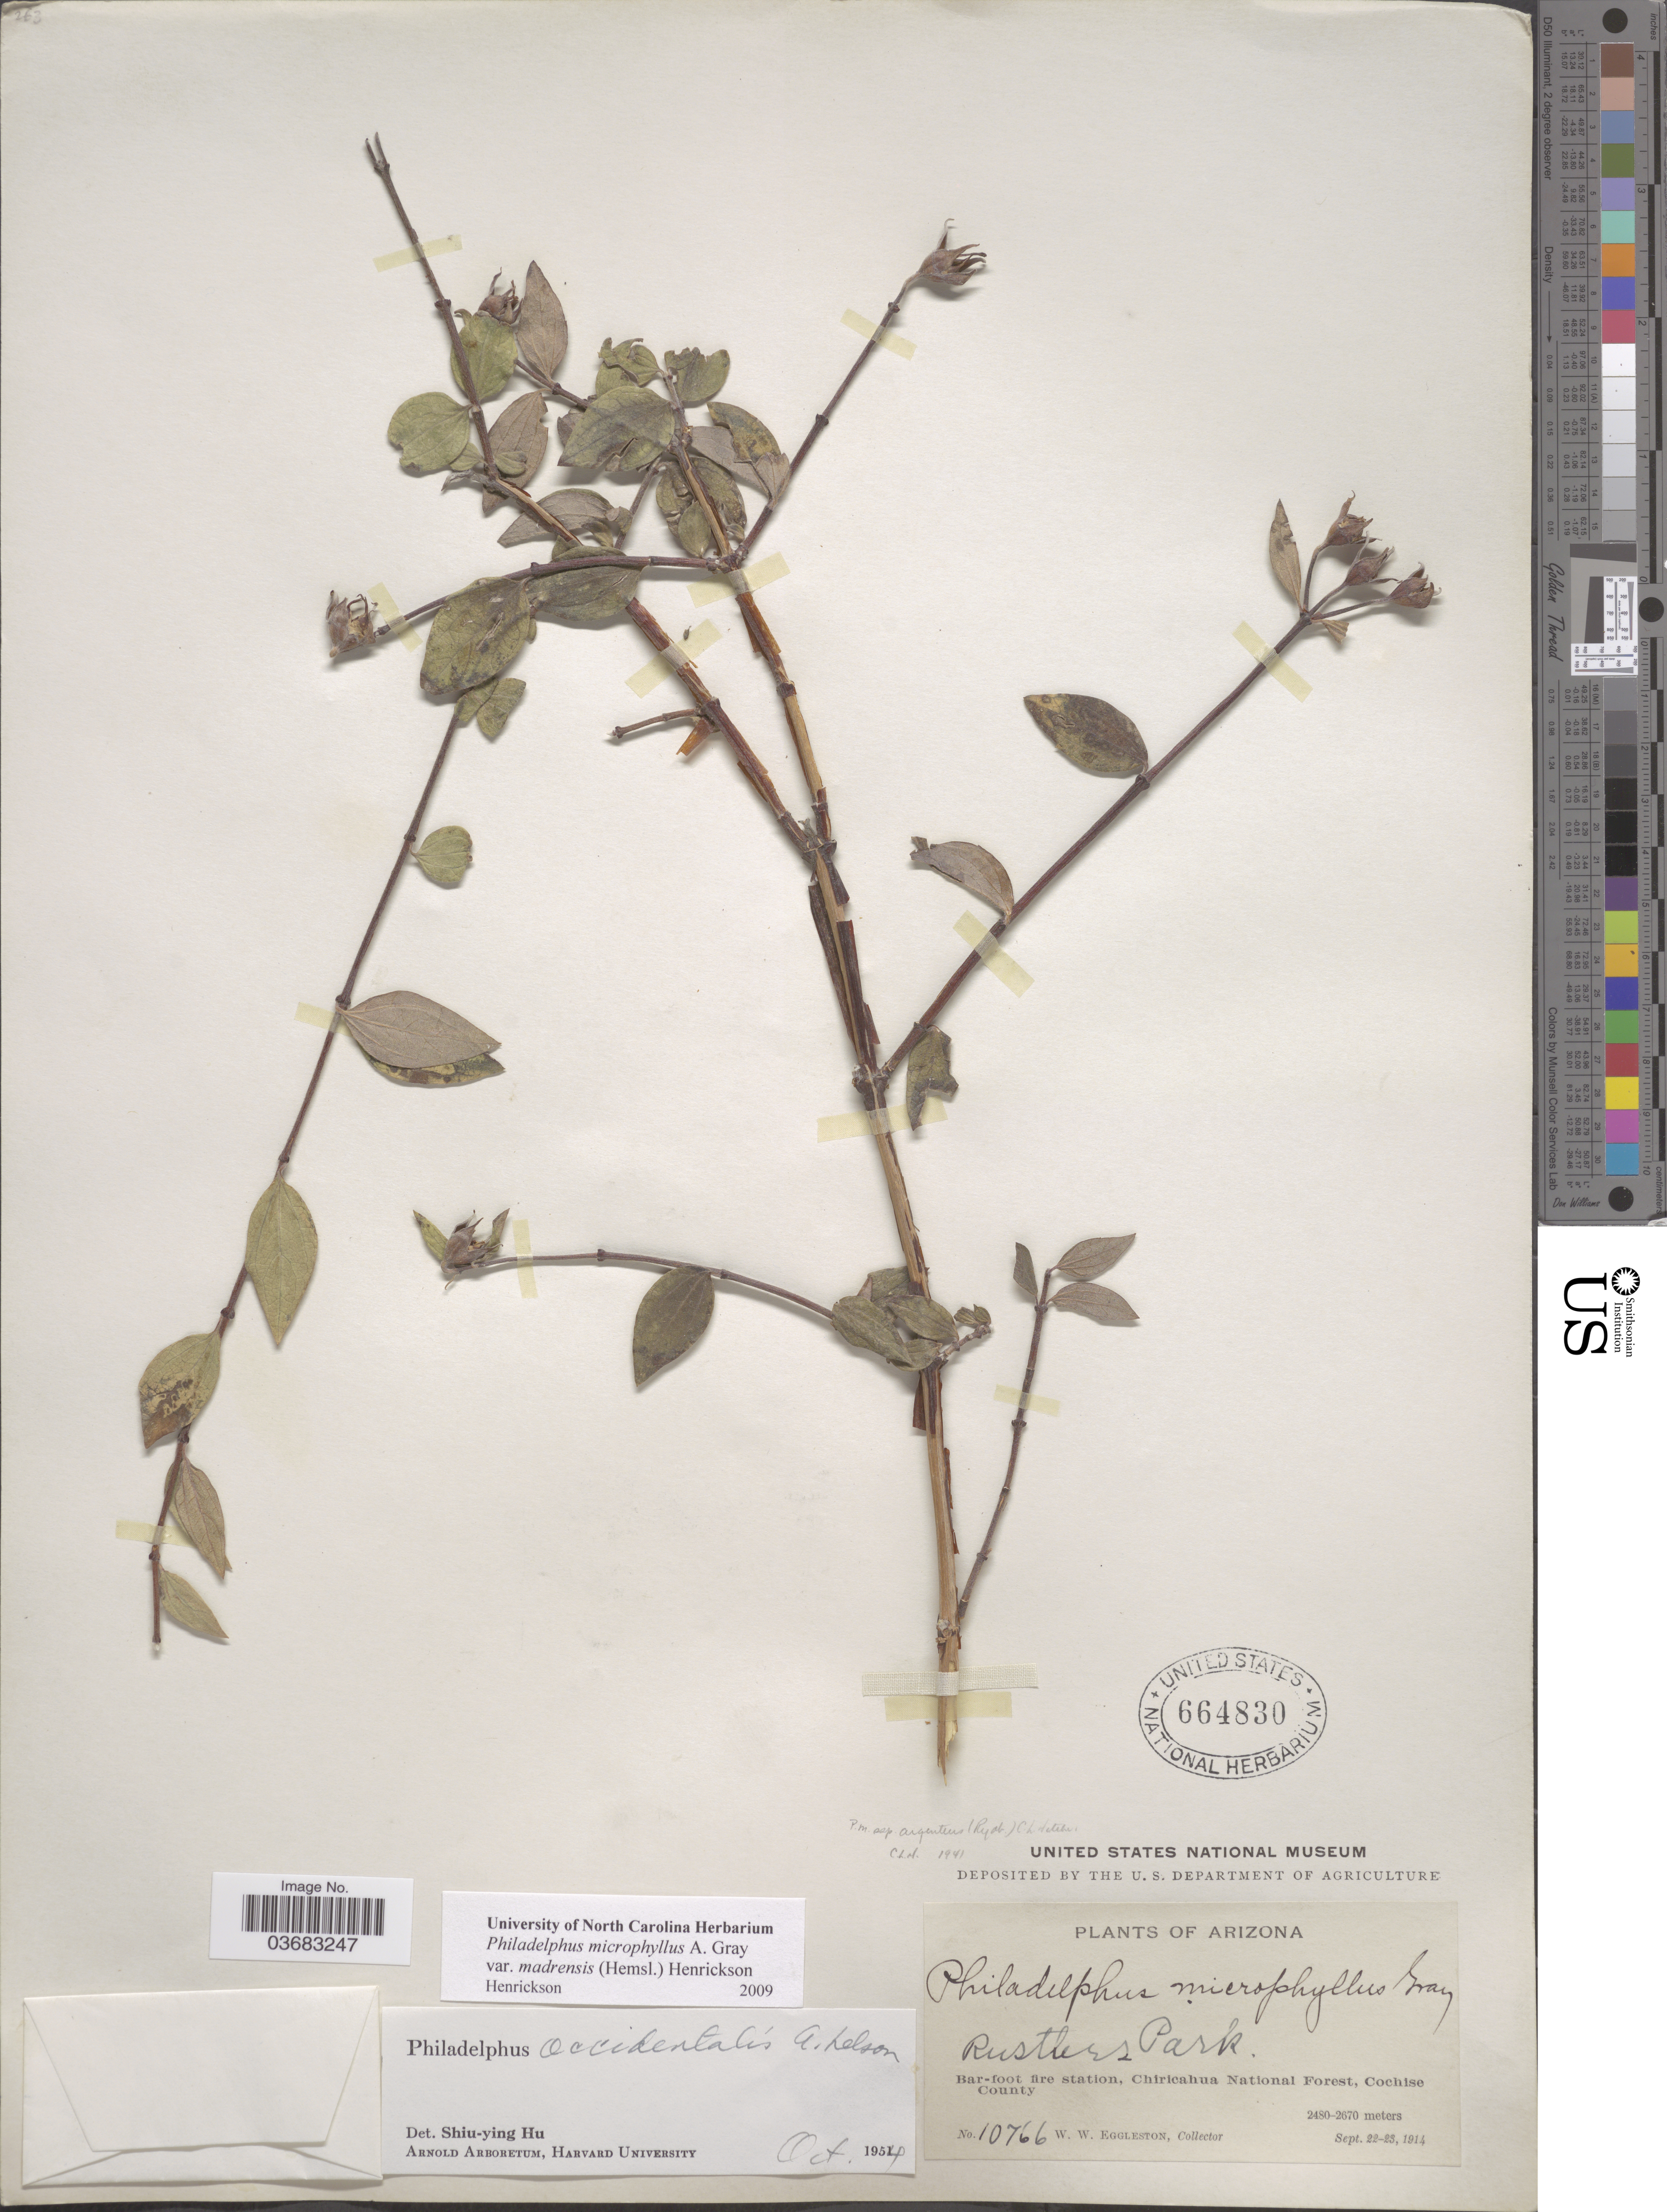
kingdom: Plantae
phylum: Tracheophyta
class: Magnoliopsida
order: Cornales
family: Hydrangeaceae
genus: Philadelphus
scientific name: Philadelphus microphyllus var. madrensis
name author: (Hemsl.) Henrickson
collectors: W. W. Eggleston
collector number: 10766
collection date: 1914-09-22/1914-09-23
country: United States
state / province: Arizona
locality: Rustlers Park. Bar-foot fire station, Chiricahua National Forest, Cochise County.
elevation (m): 2480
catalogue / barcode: US 664830